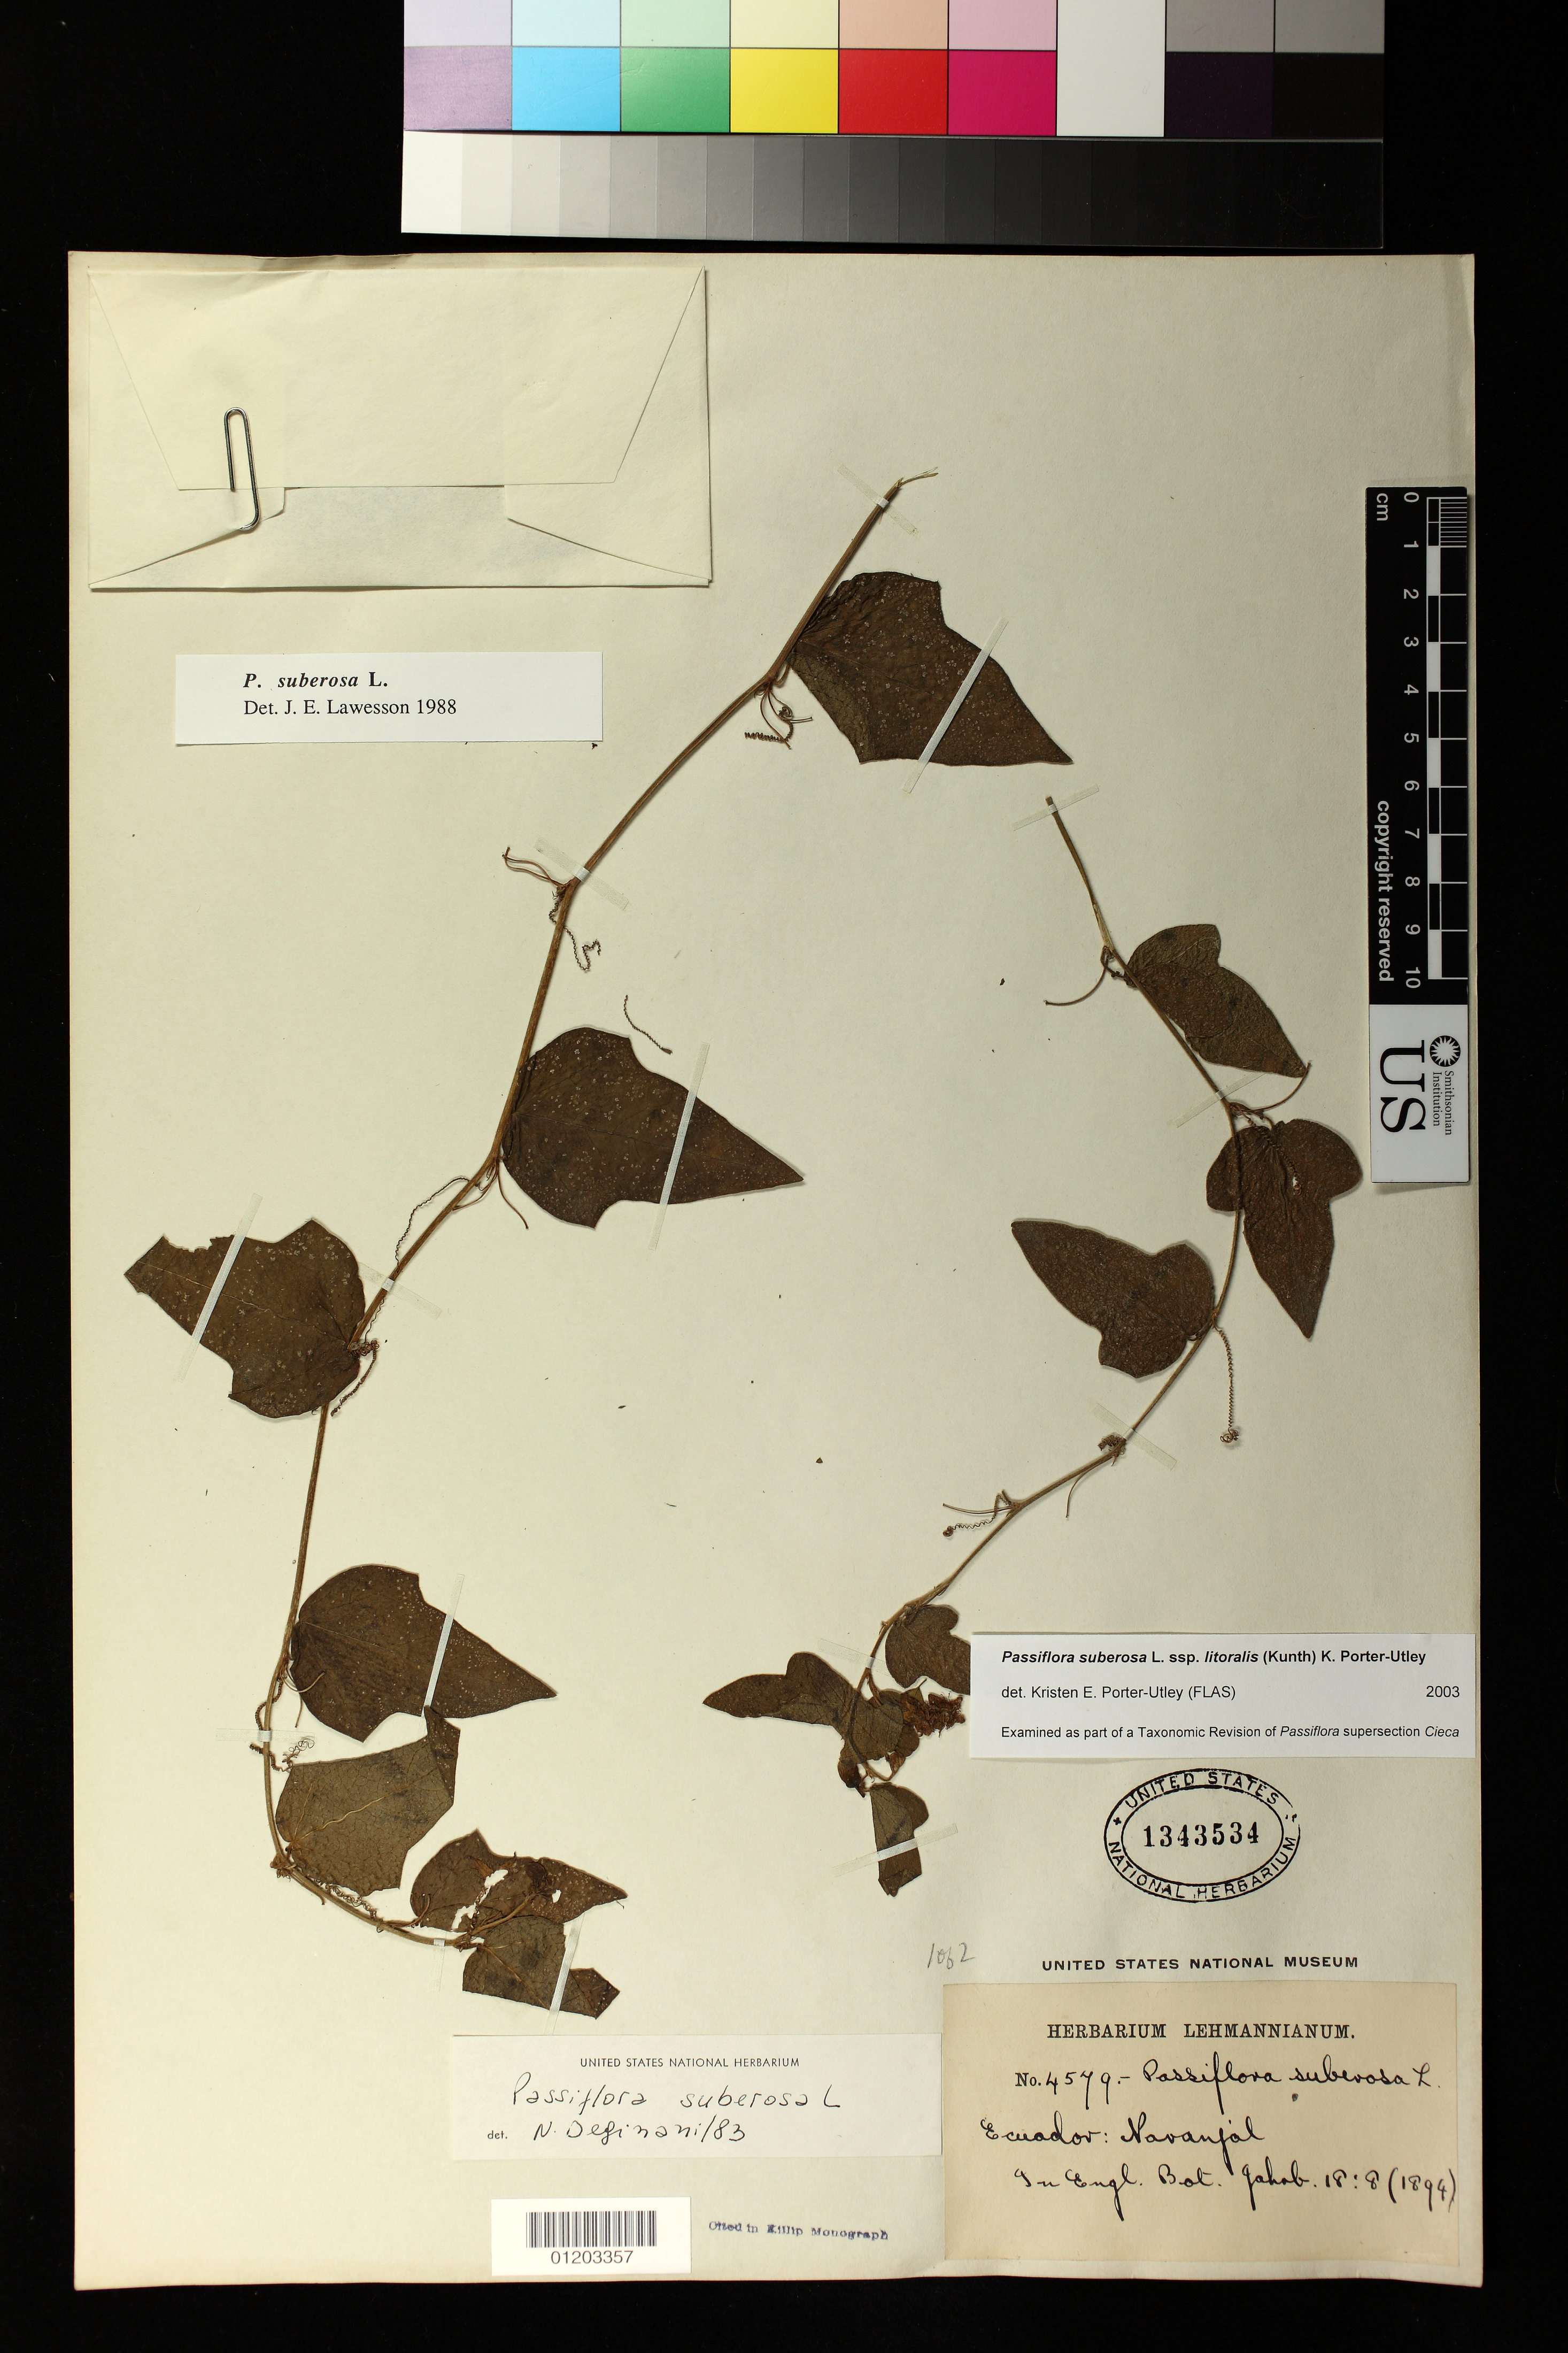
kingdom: Plantae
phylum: Tracheophyta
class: Magnoliopsida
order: Malpighiales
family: Passifloraceae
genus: Passiflora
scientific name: Passiflora suberosa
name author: L.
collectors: -. Lehmann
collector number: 4579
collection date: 1894-08-18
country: Ecuador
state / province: Guayas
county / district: Naranjal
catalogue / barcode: US 1343534